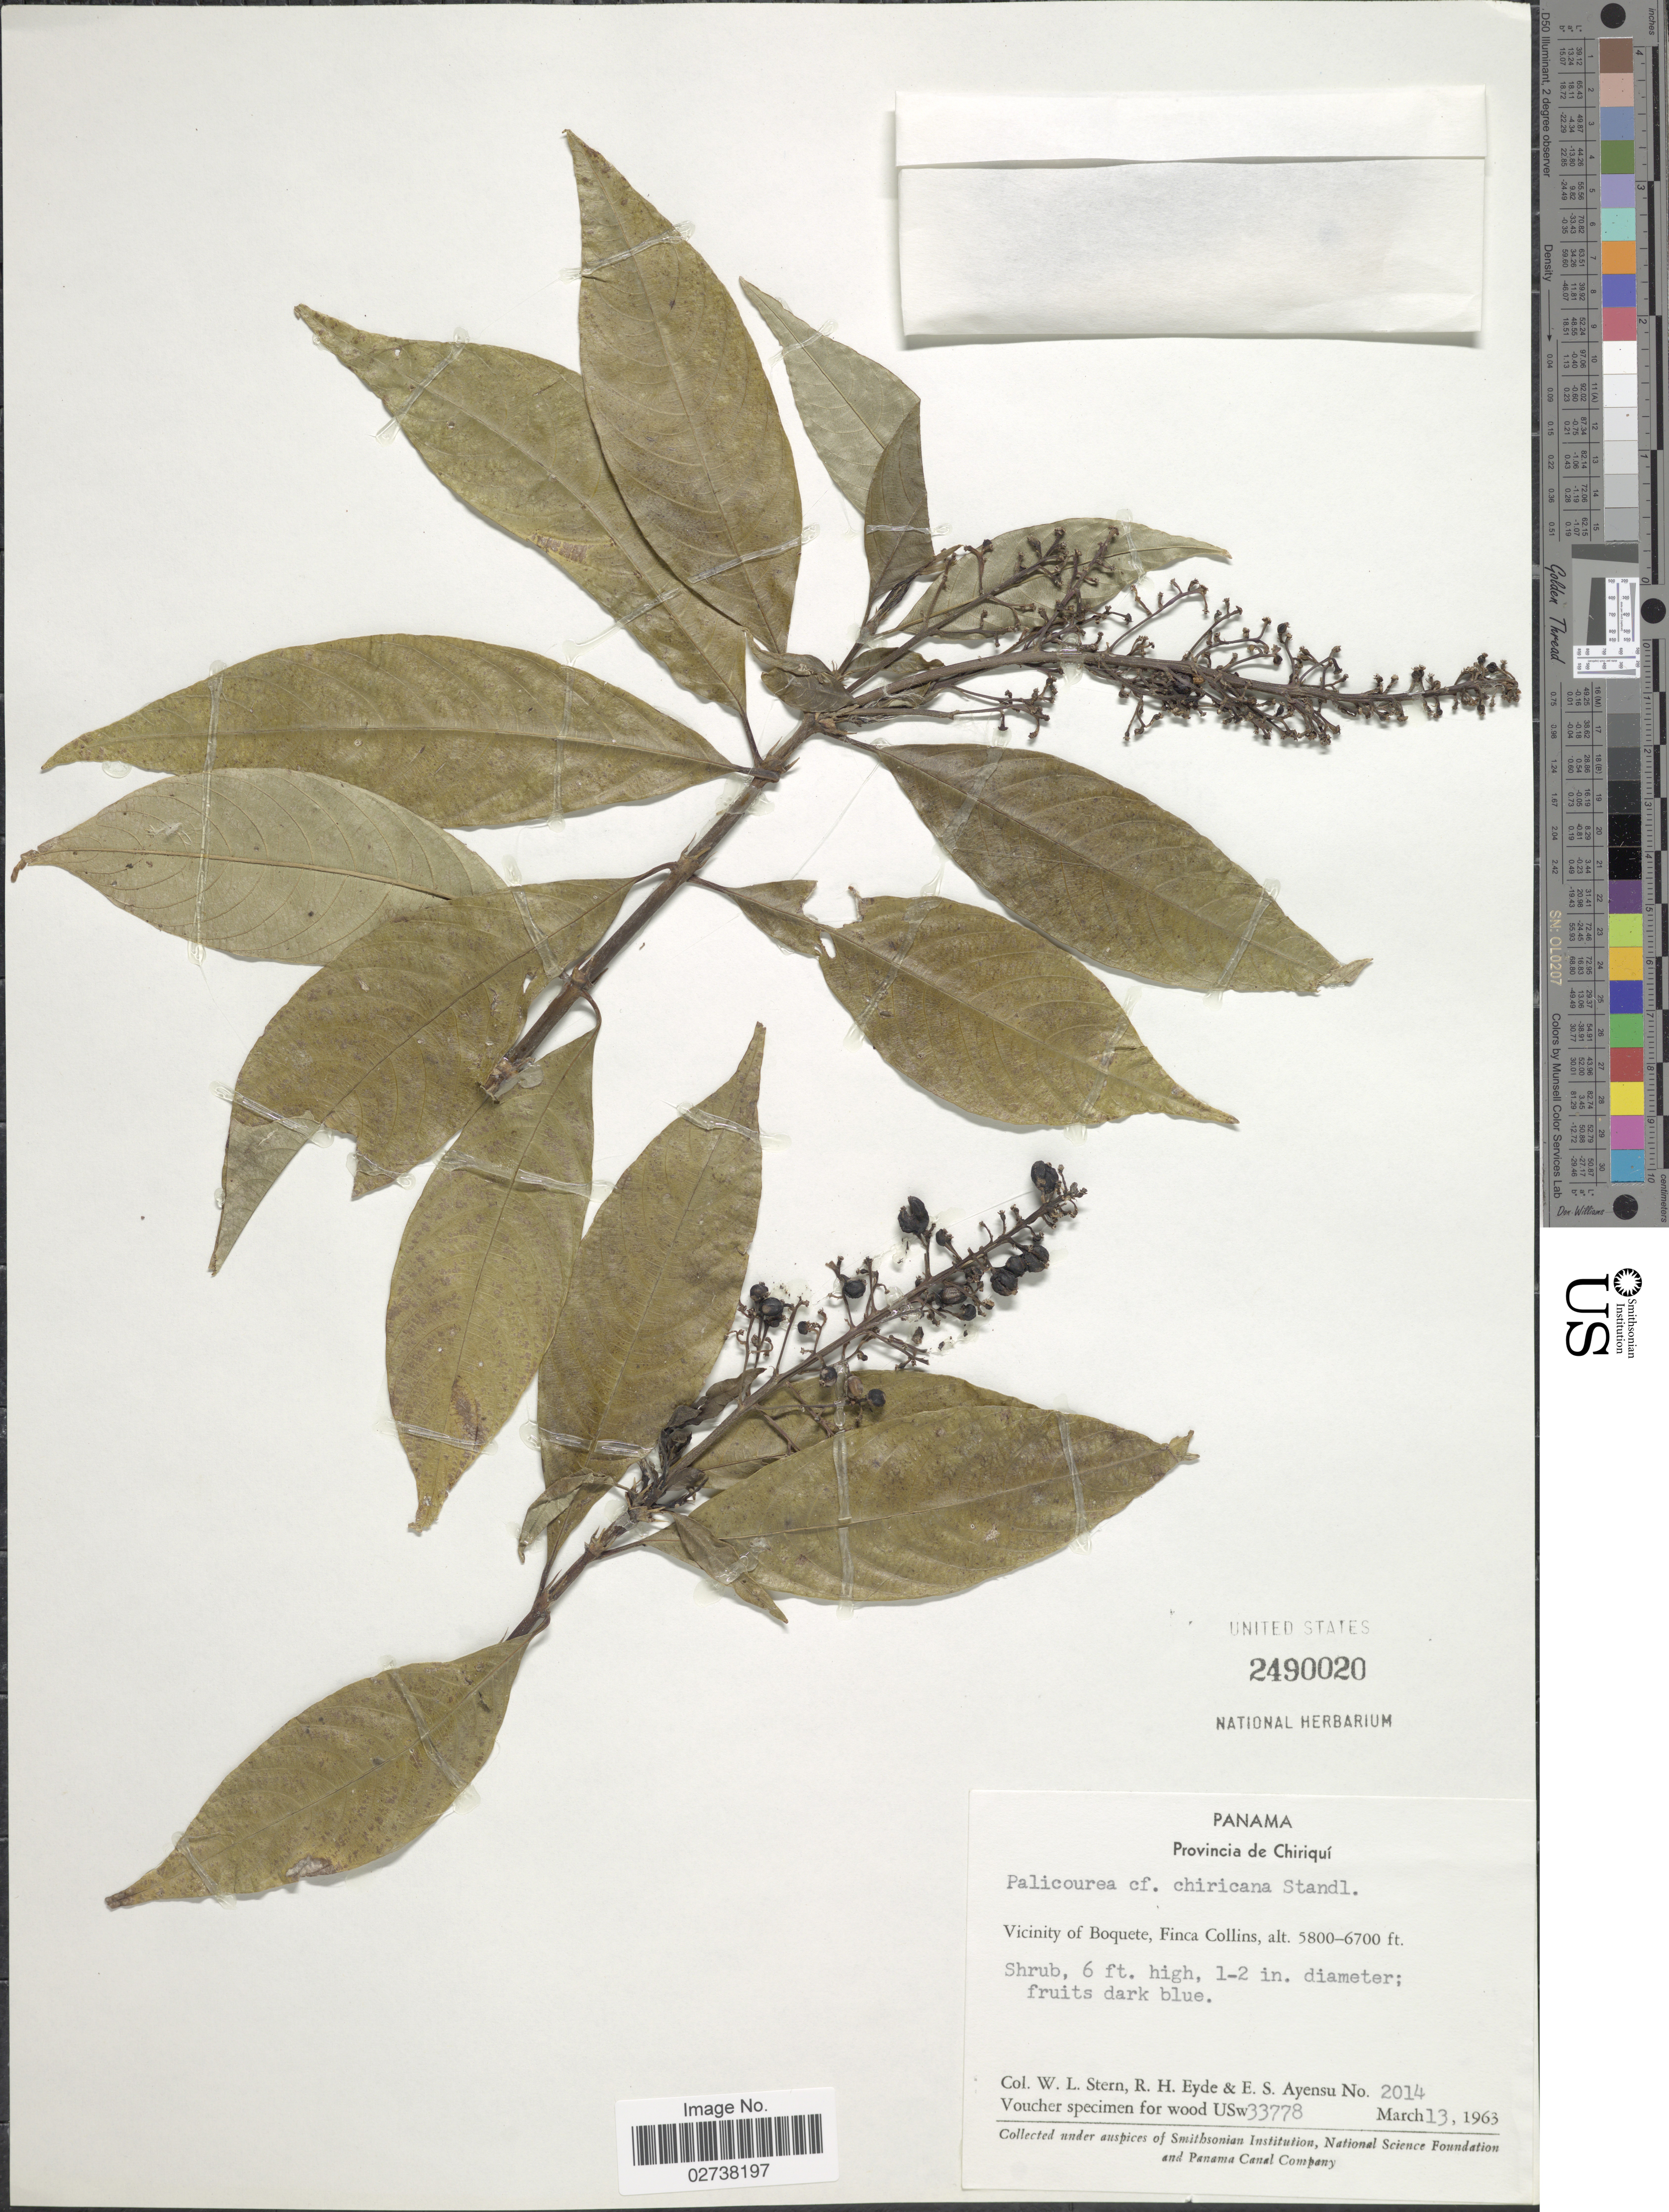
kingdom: Plantae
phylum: Tracheophyta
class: Magnoliopsida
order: Gentianales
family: Rubiaceae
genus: Palicourea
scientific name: Palicourea angustifolia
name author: Kunth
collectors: W. L. Stern, R. H. Eyde & E. S. Ayensu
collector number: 2014/33778?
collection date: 1963-03-13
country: Panama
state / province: Chiriqui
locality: Vicinity of Boquete, Finca Collins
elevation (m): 1768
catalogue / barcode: US 2490020